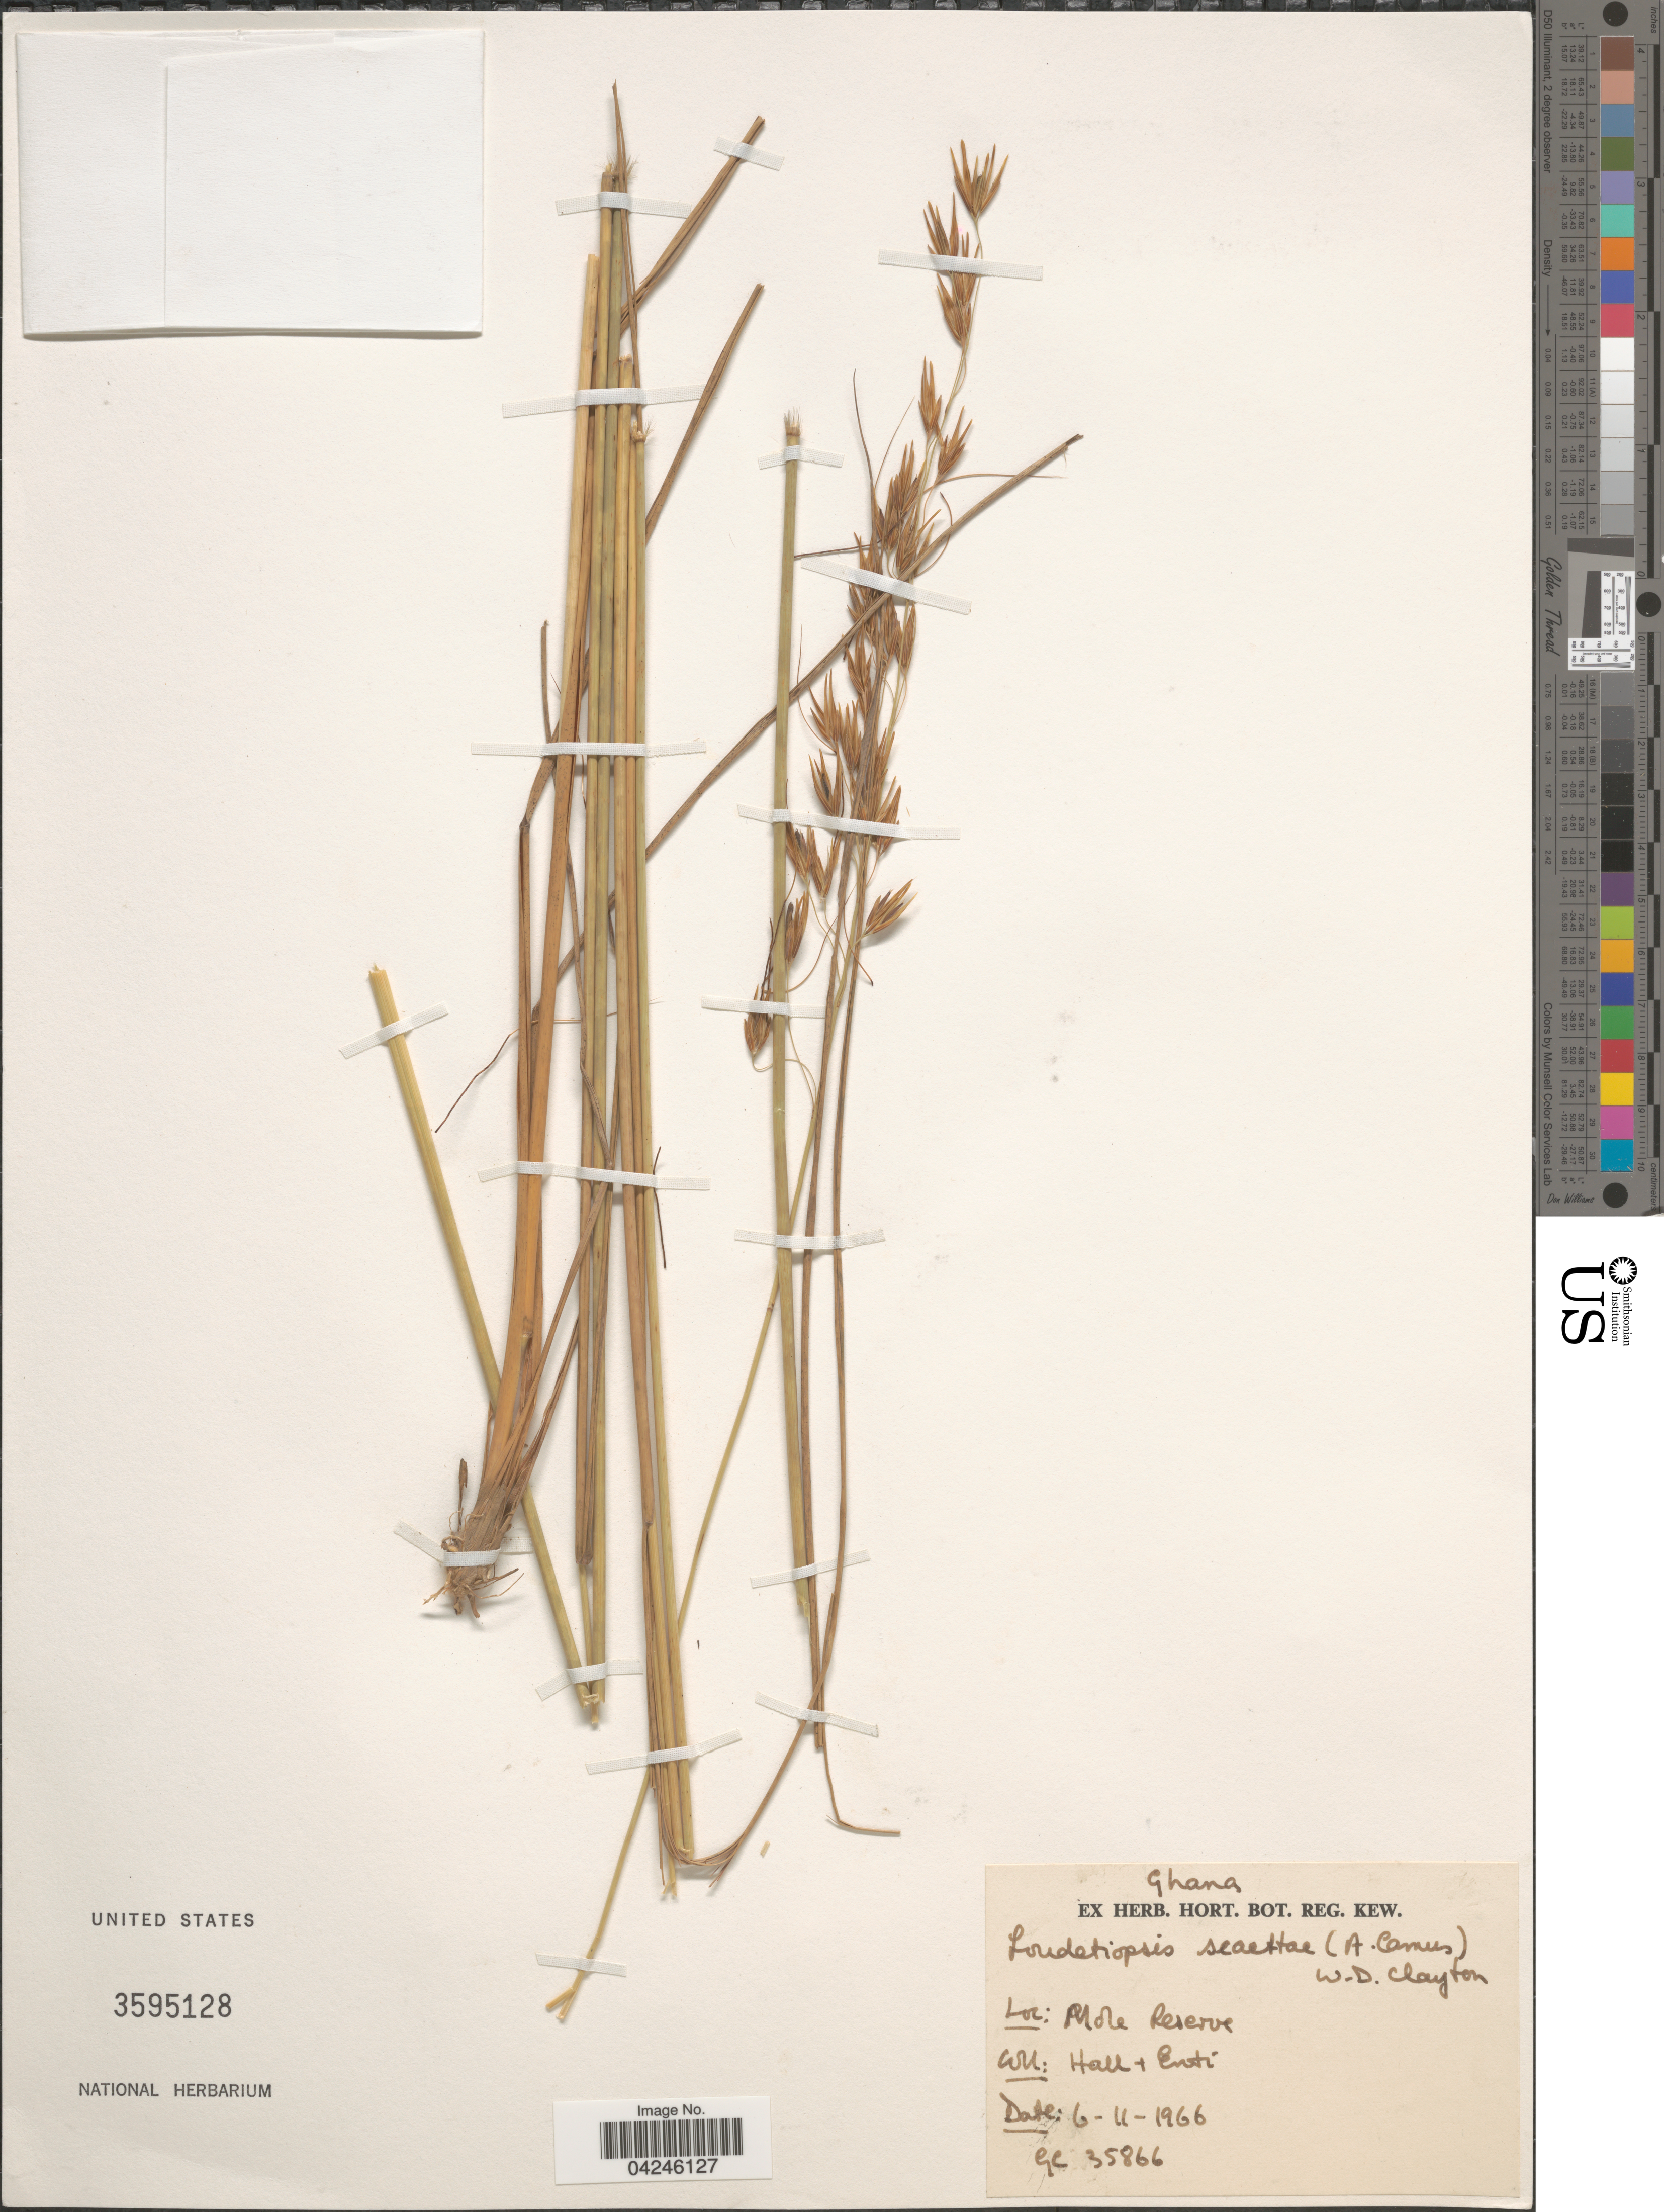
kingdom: Plantae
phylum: Tracheophyta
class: Liliopsida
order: Poales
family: Poaceae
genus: Loudetiopsis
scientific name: Loudetiopsis scaettae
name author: (A. Camus) Clayton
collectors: -- Hall & -. Enti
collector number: GC35866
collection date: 1966-11-06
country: Ghana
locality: Mole Reserve.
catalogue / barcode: US 3595128